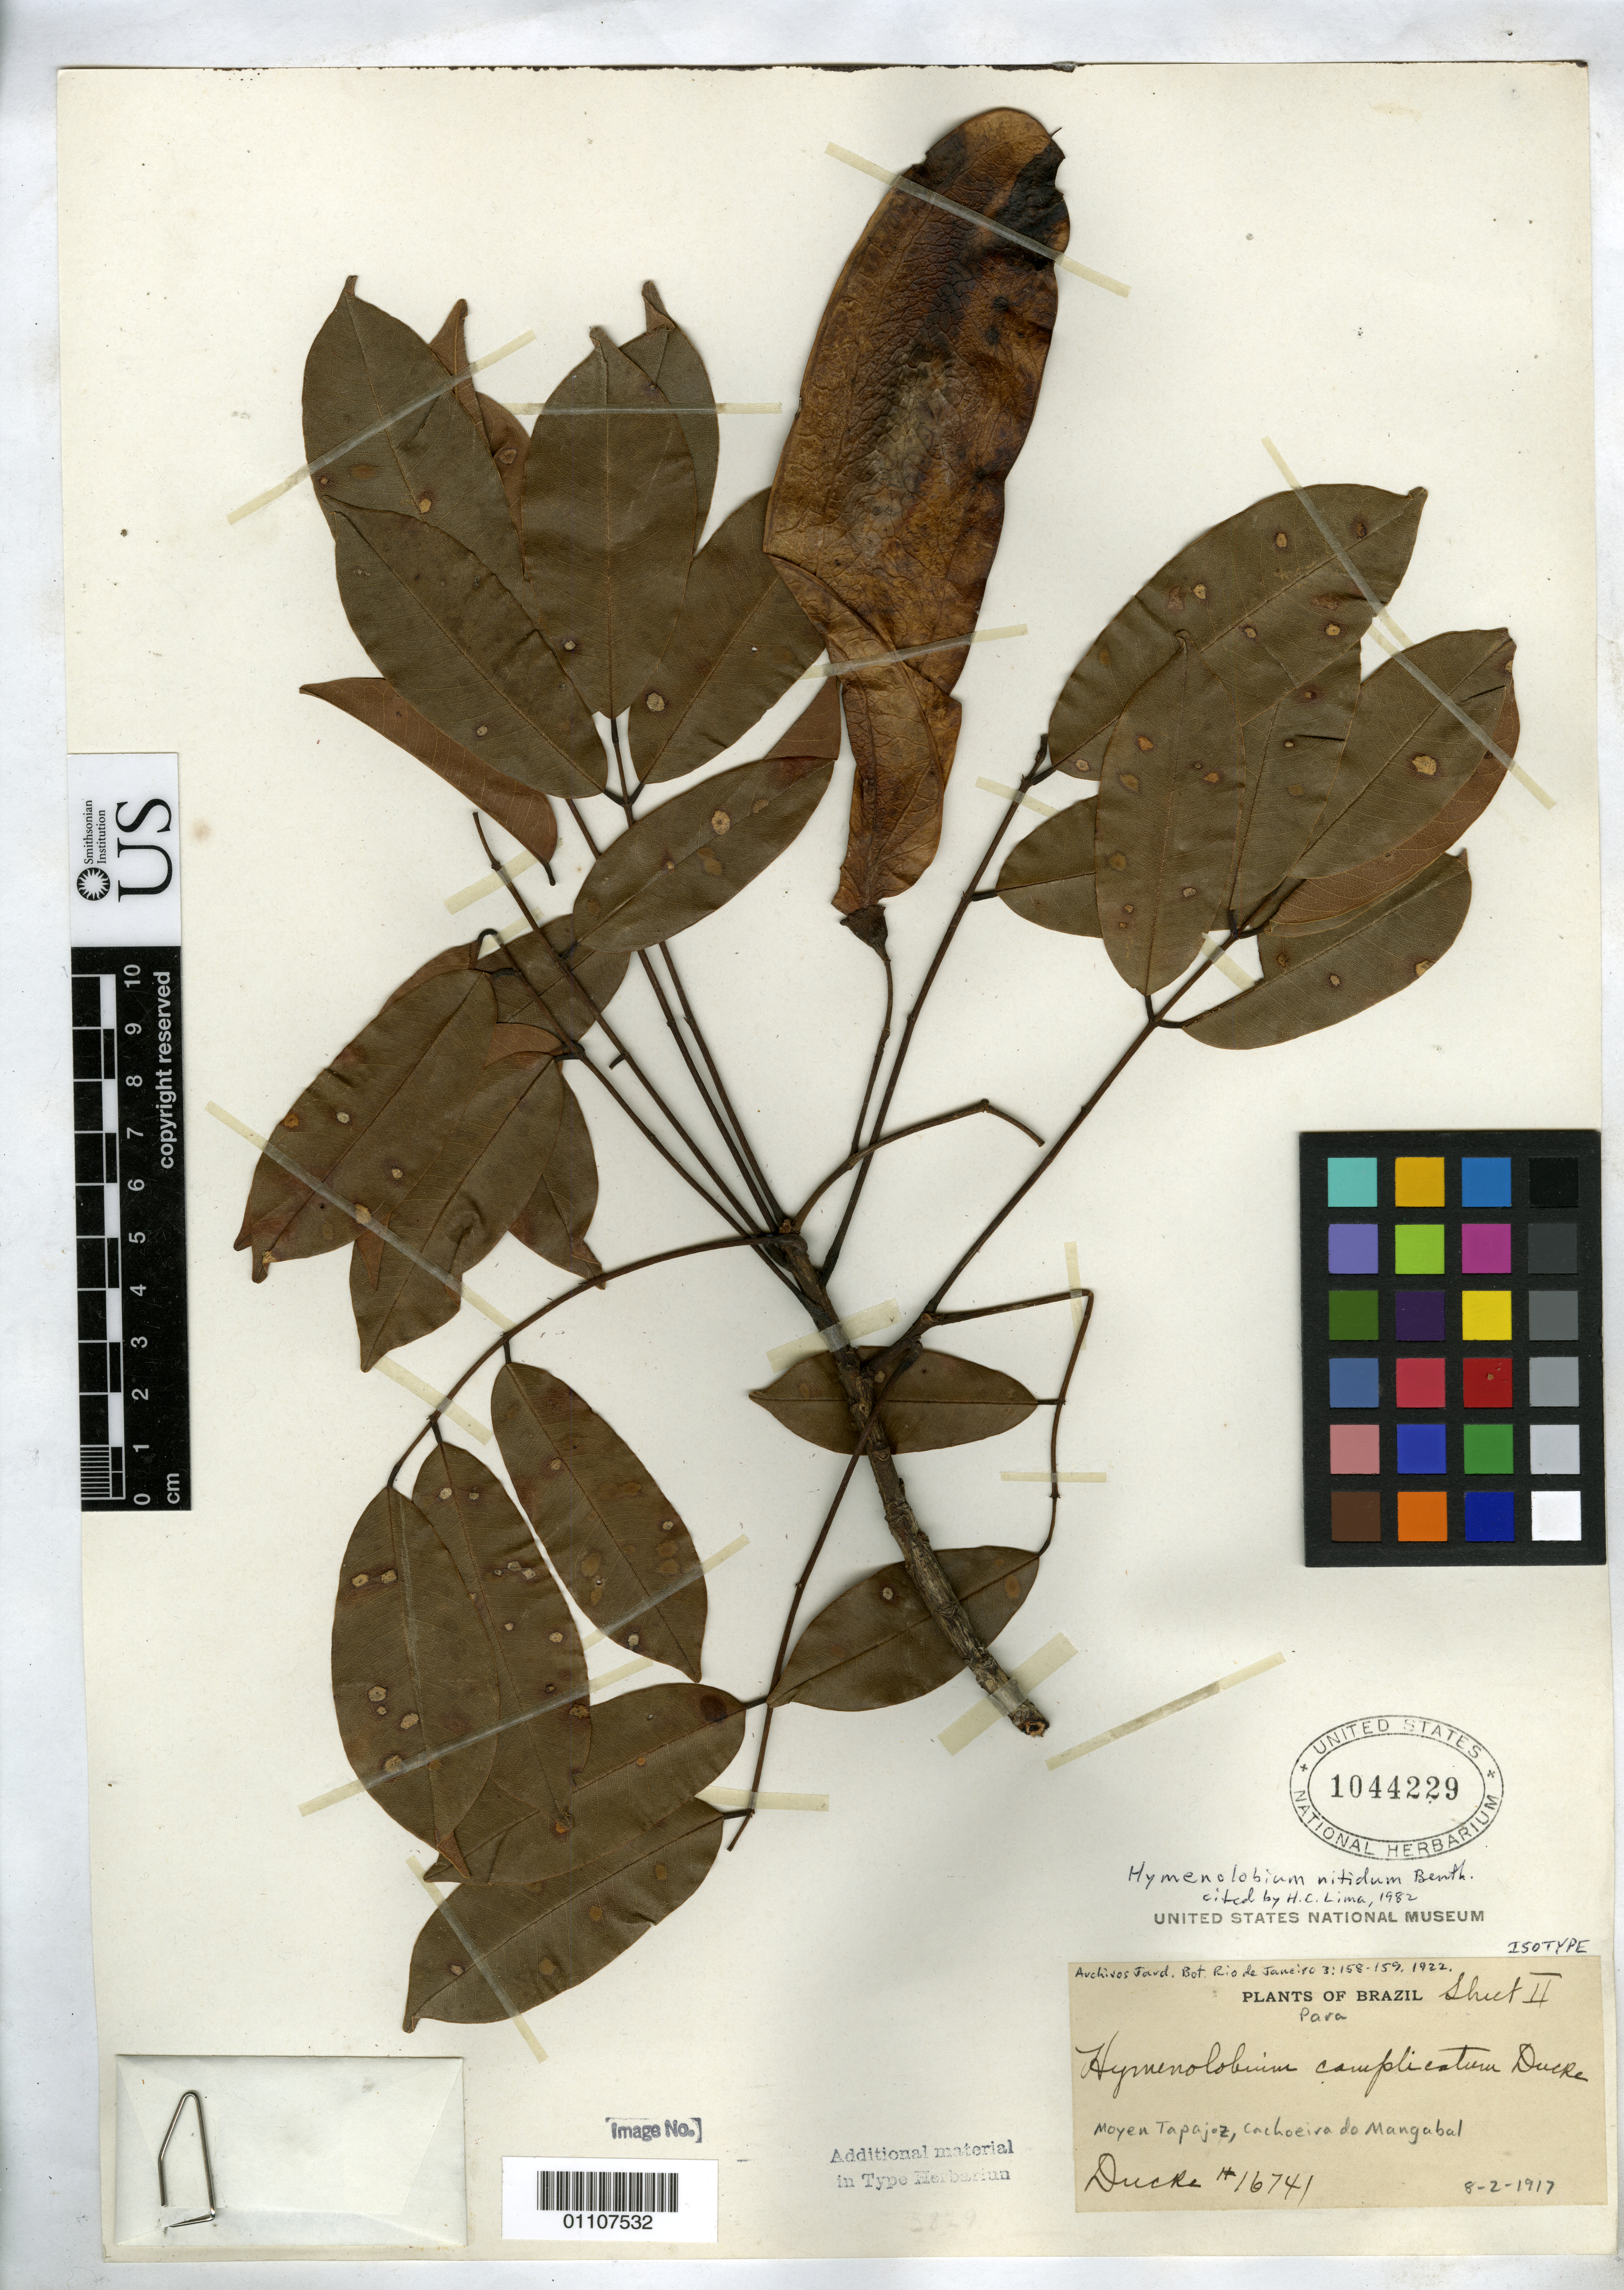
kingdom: Plantae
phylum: Tracheophyta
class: Magnoliopsida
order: Fabales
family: Fabaceae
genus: Hymenolobium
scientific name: Hymenolobium complicatum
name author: Ducke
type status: Isotype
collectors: A. Ducke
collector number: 16741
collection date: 1917-02-08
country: Brazil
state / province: Pará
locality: Moyen Tapajoz, Cachoeira do Mangabal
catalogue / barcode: US 1044229